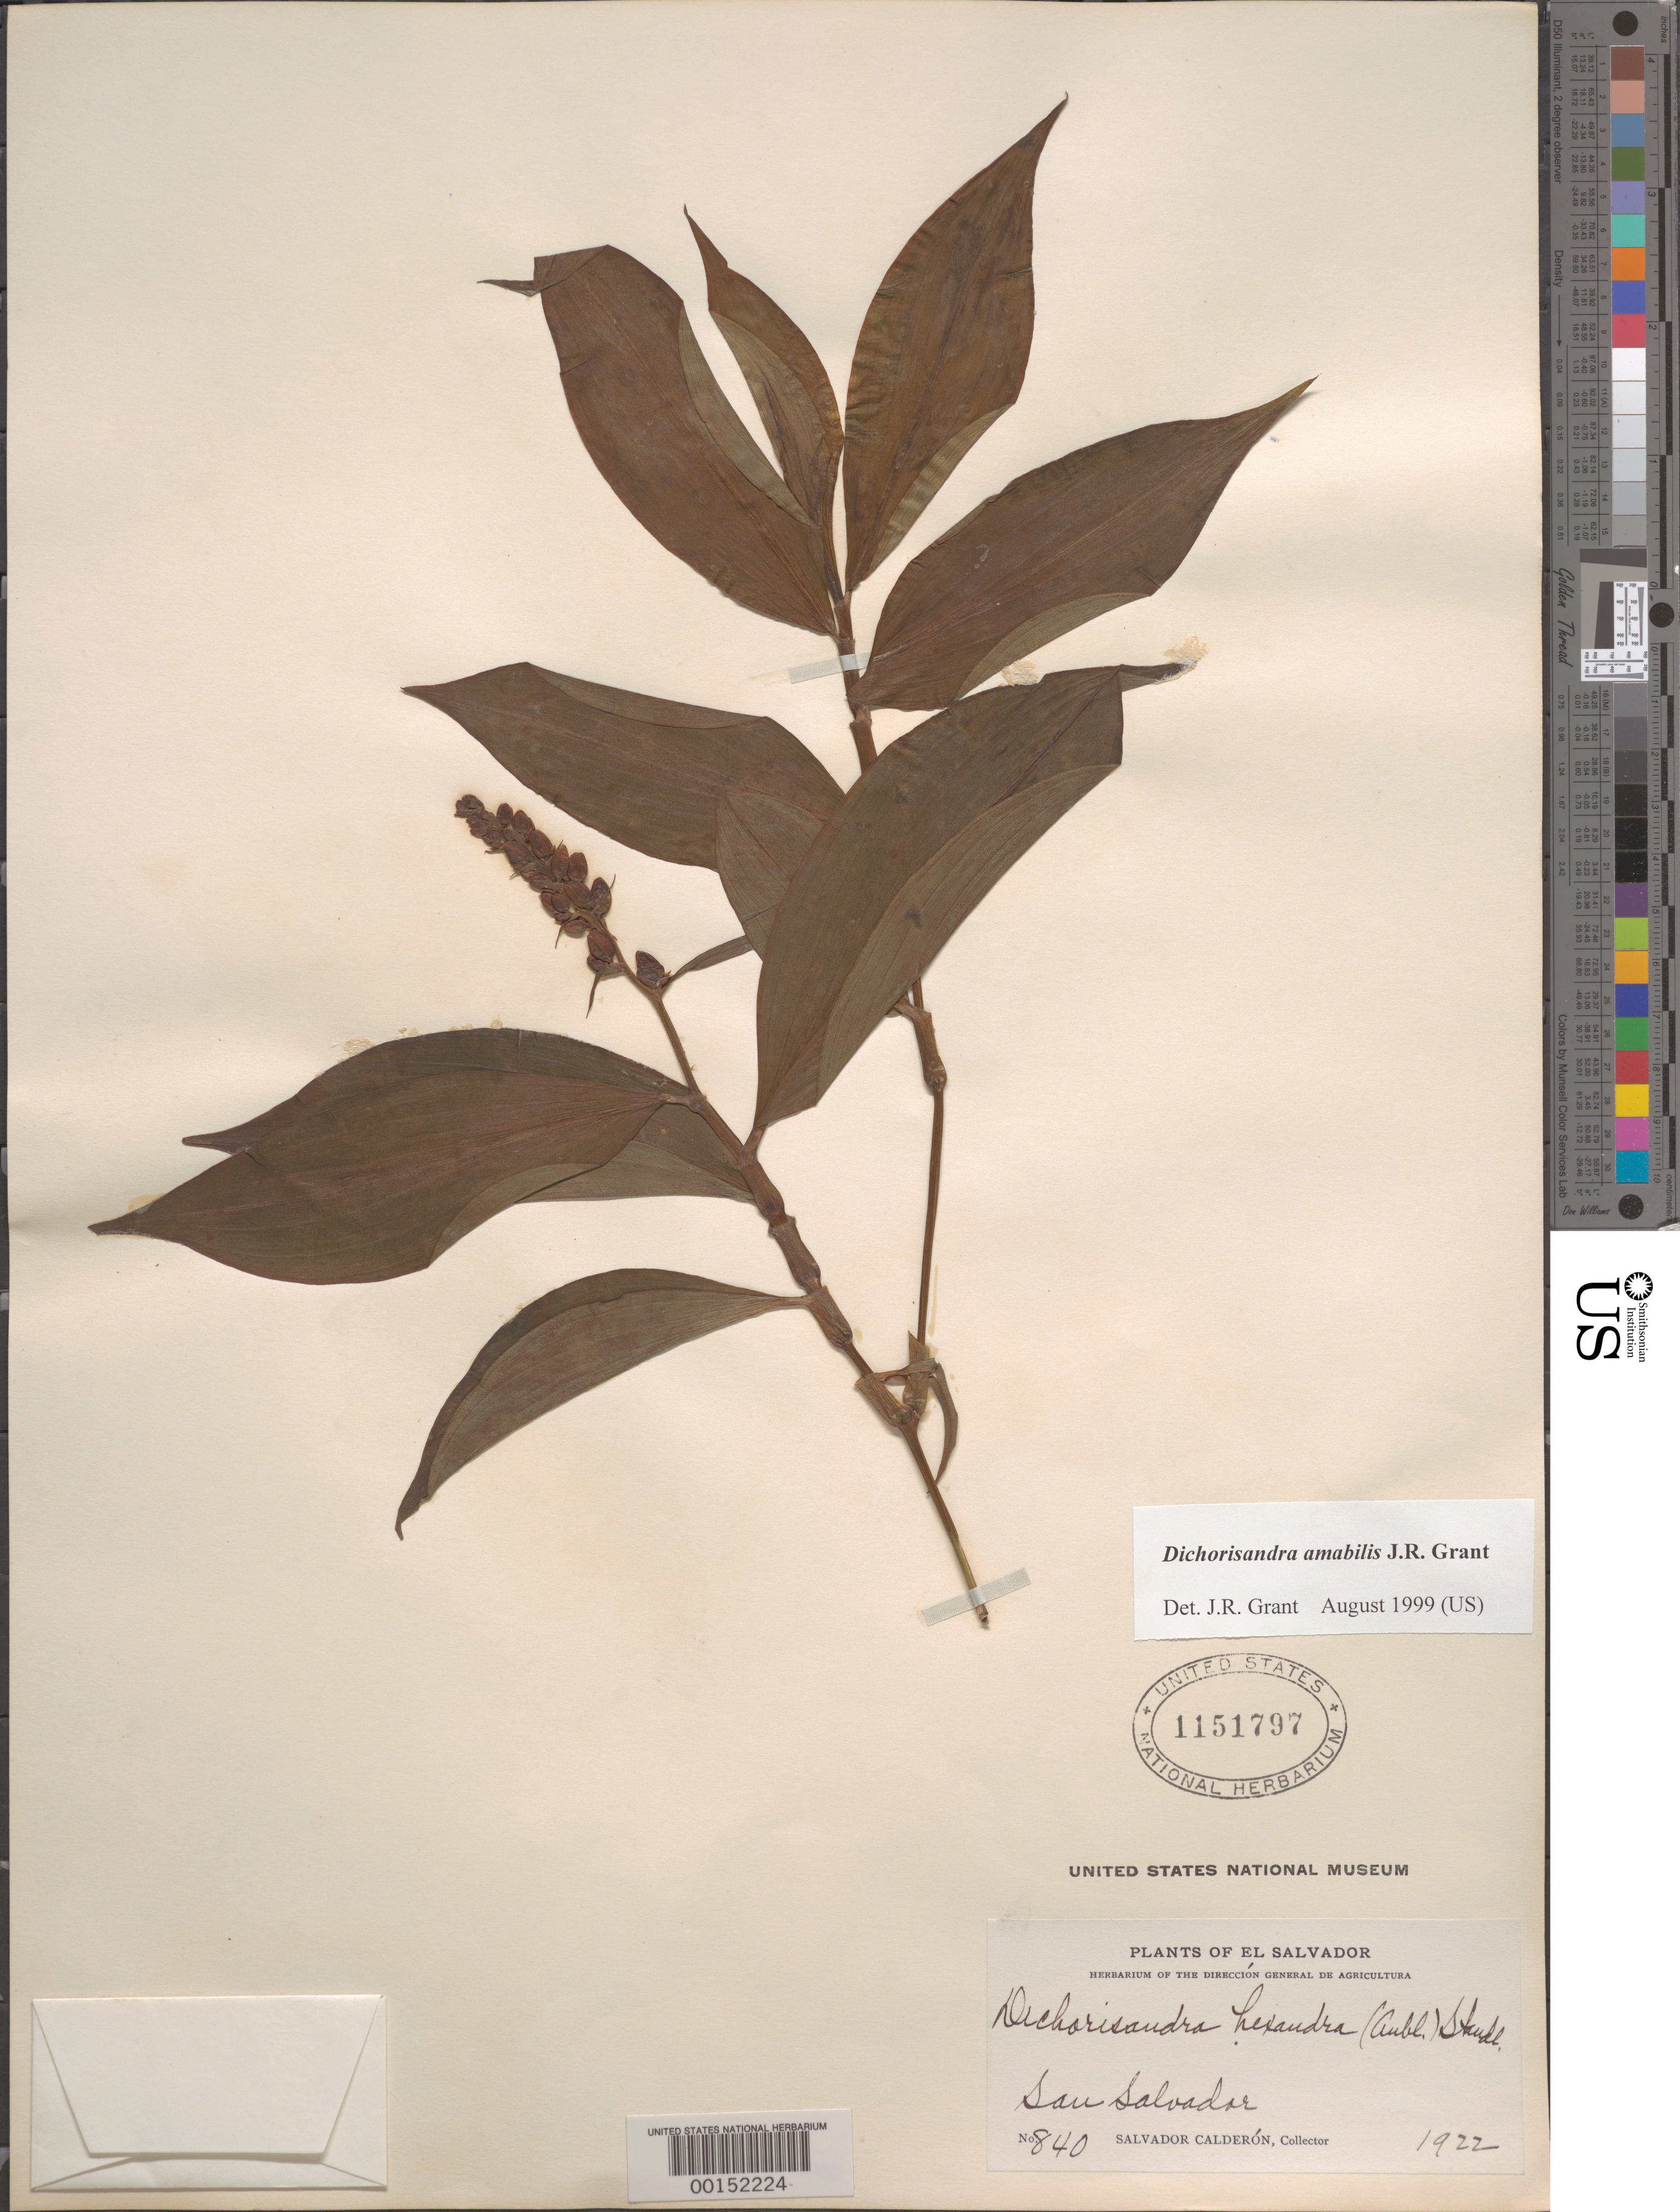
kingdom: Plantae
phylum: Tracheophyta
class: Liliopsida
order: Commelinales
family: Commelinaceae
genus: Dichorisandra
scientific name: Dichorisandra hexandra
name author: (Aubl.) Standl.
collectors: S. Calderón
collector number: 840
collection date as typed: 1922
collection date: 1922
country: El Salvador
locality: San salvador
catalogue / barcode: US 1151797